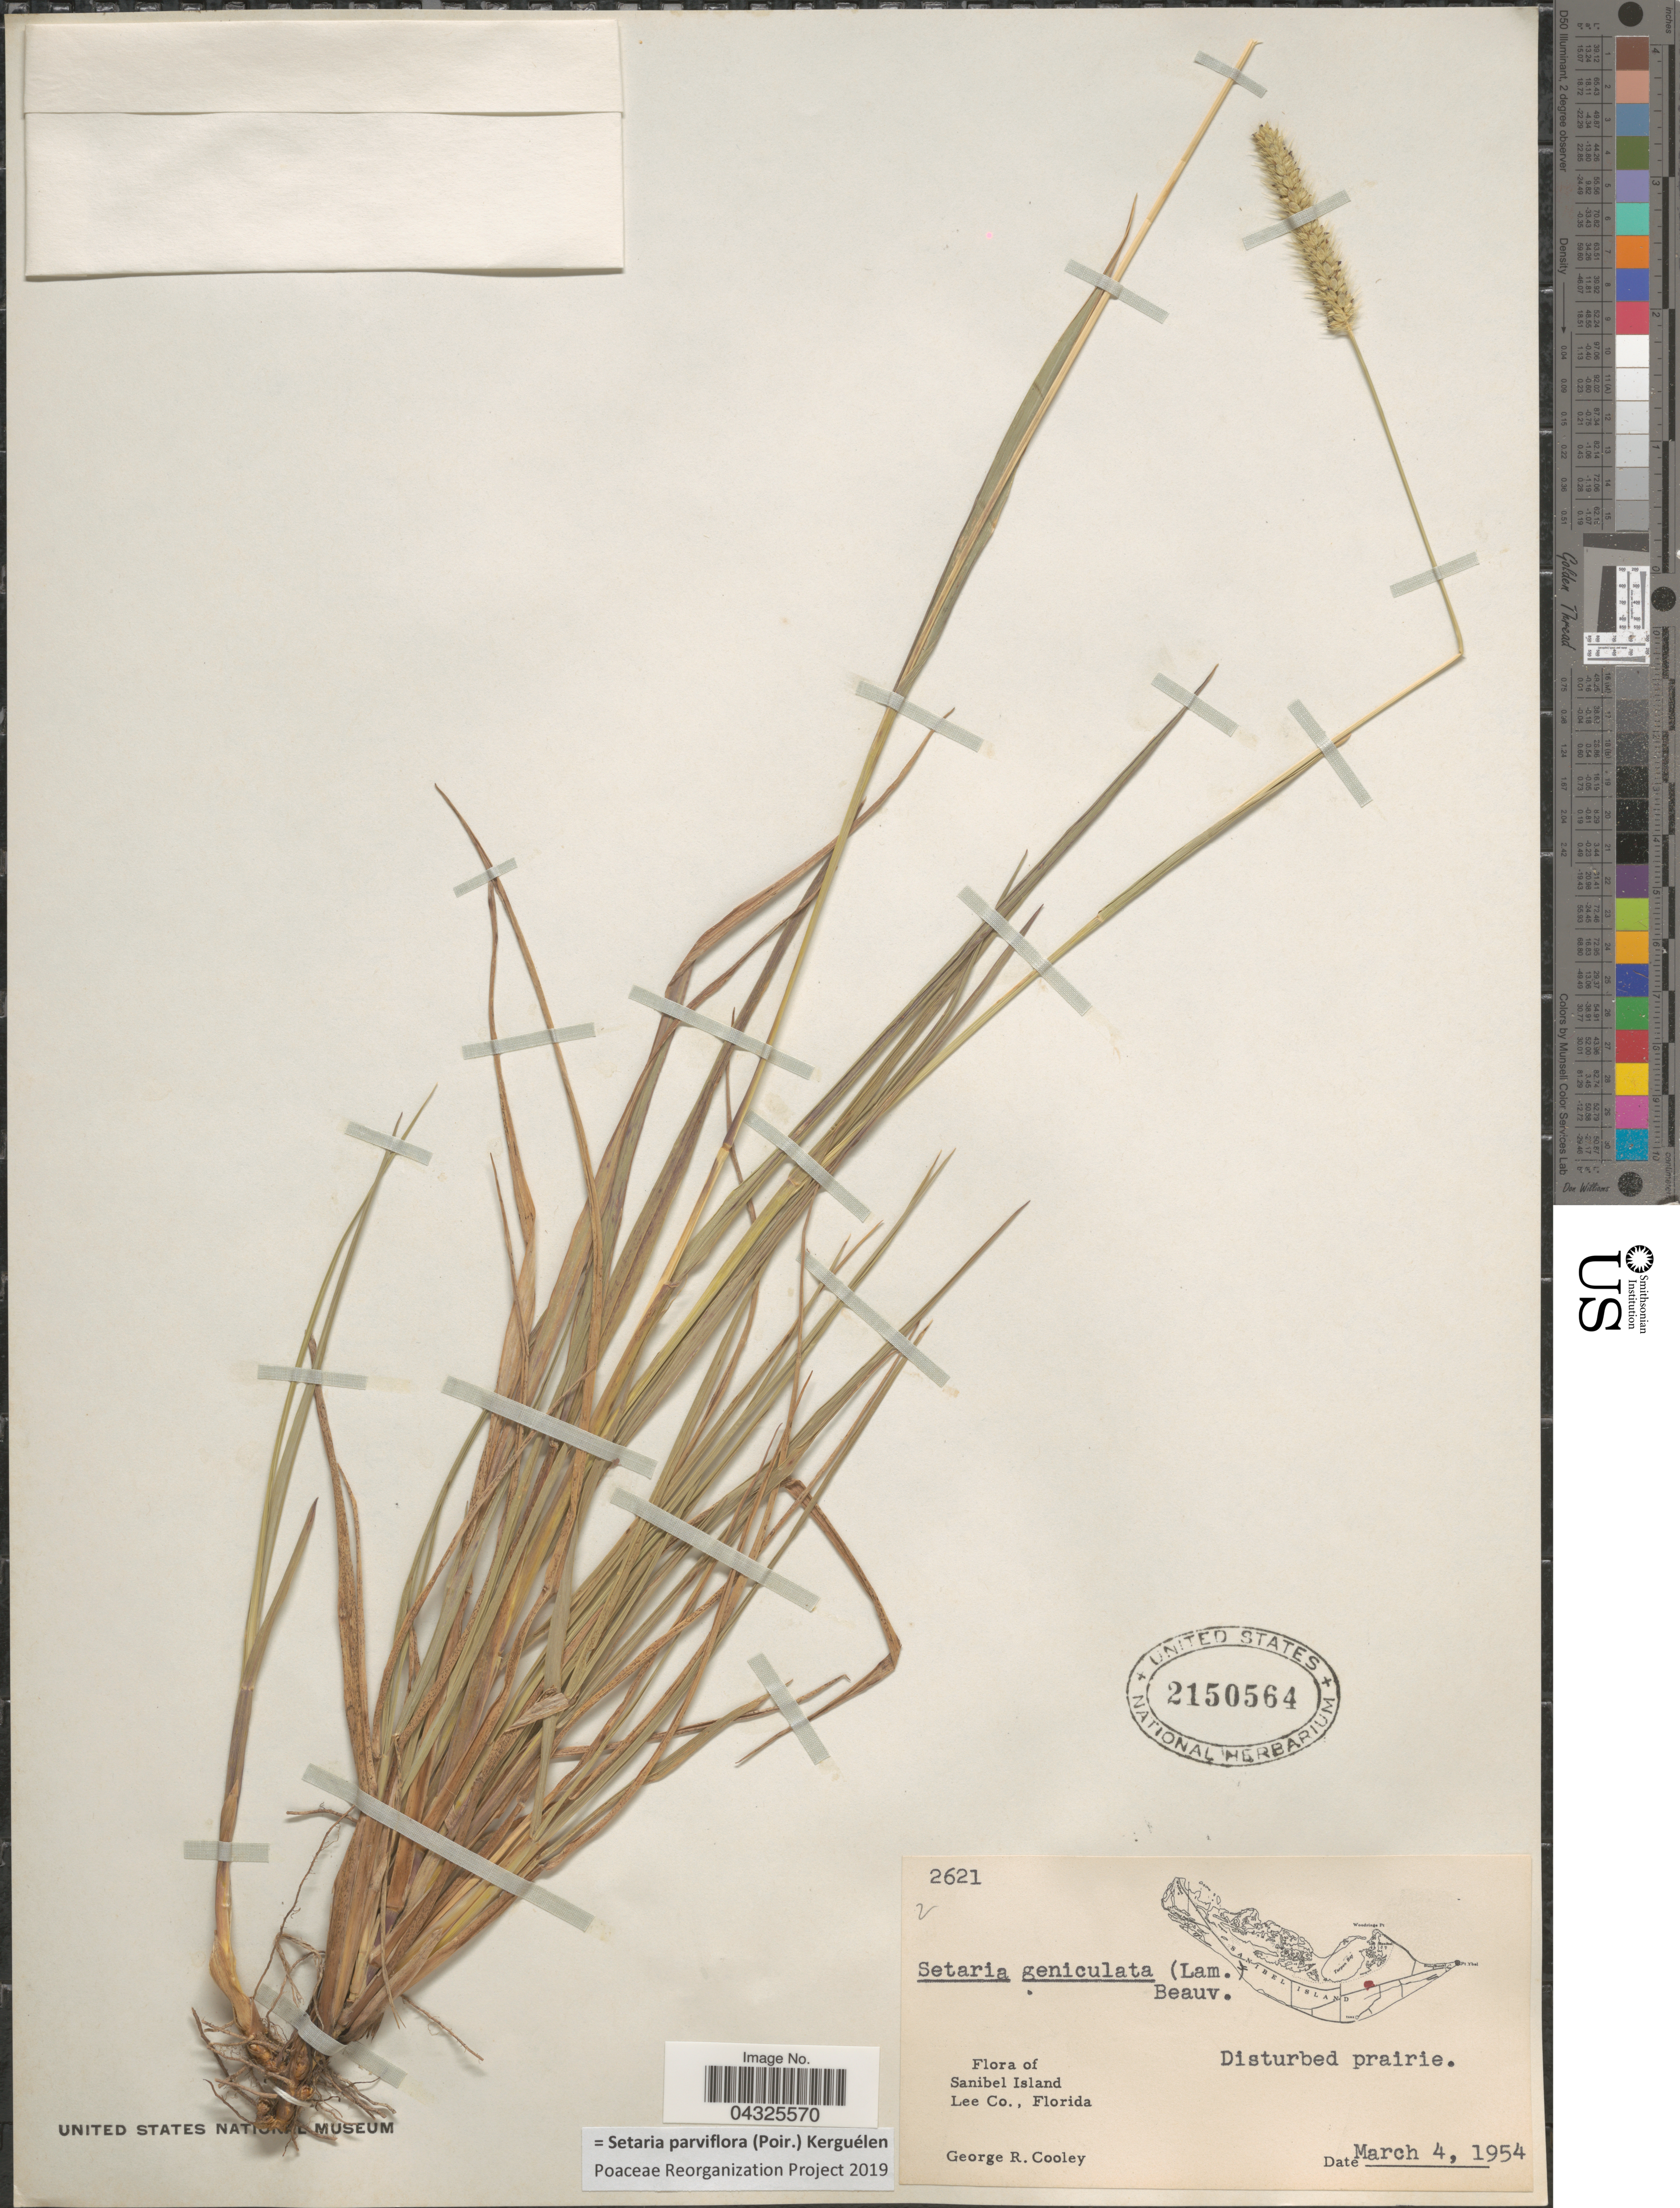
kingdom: Plantae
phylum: Tracheophyta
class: Liliopsida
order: Poales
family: Poaceae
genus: Setaria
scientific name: Setaria parviflora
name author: (Poir.) Kerguélen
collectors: G. R. Cooley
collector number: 2621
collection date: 1954-03-04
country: United States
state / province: Florida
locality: Sanibel Island. Lee Co.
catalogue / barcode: US 2150564